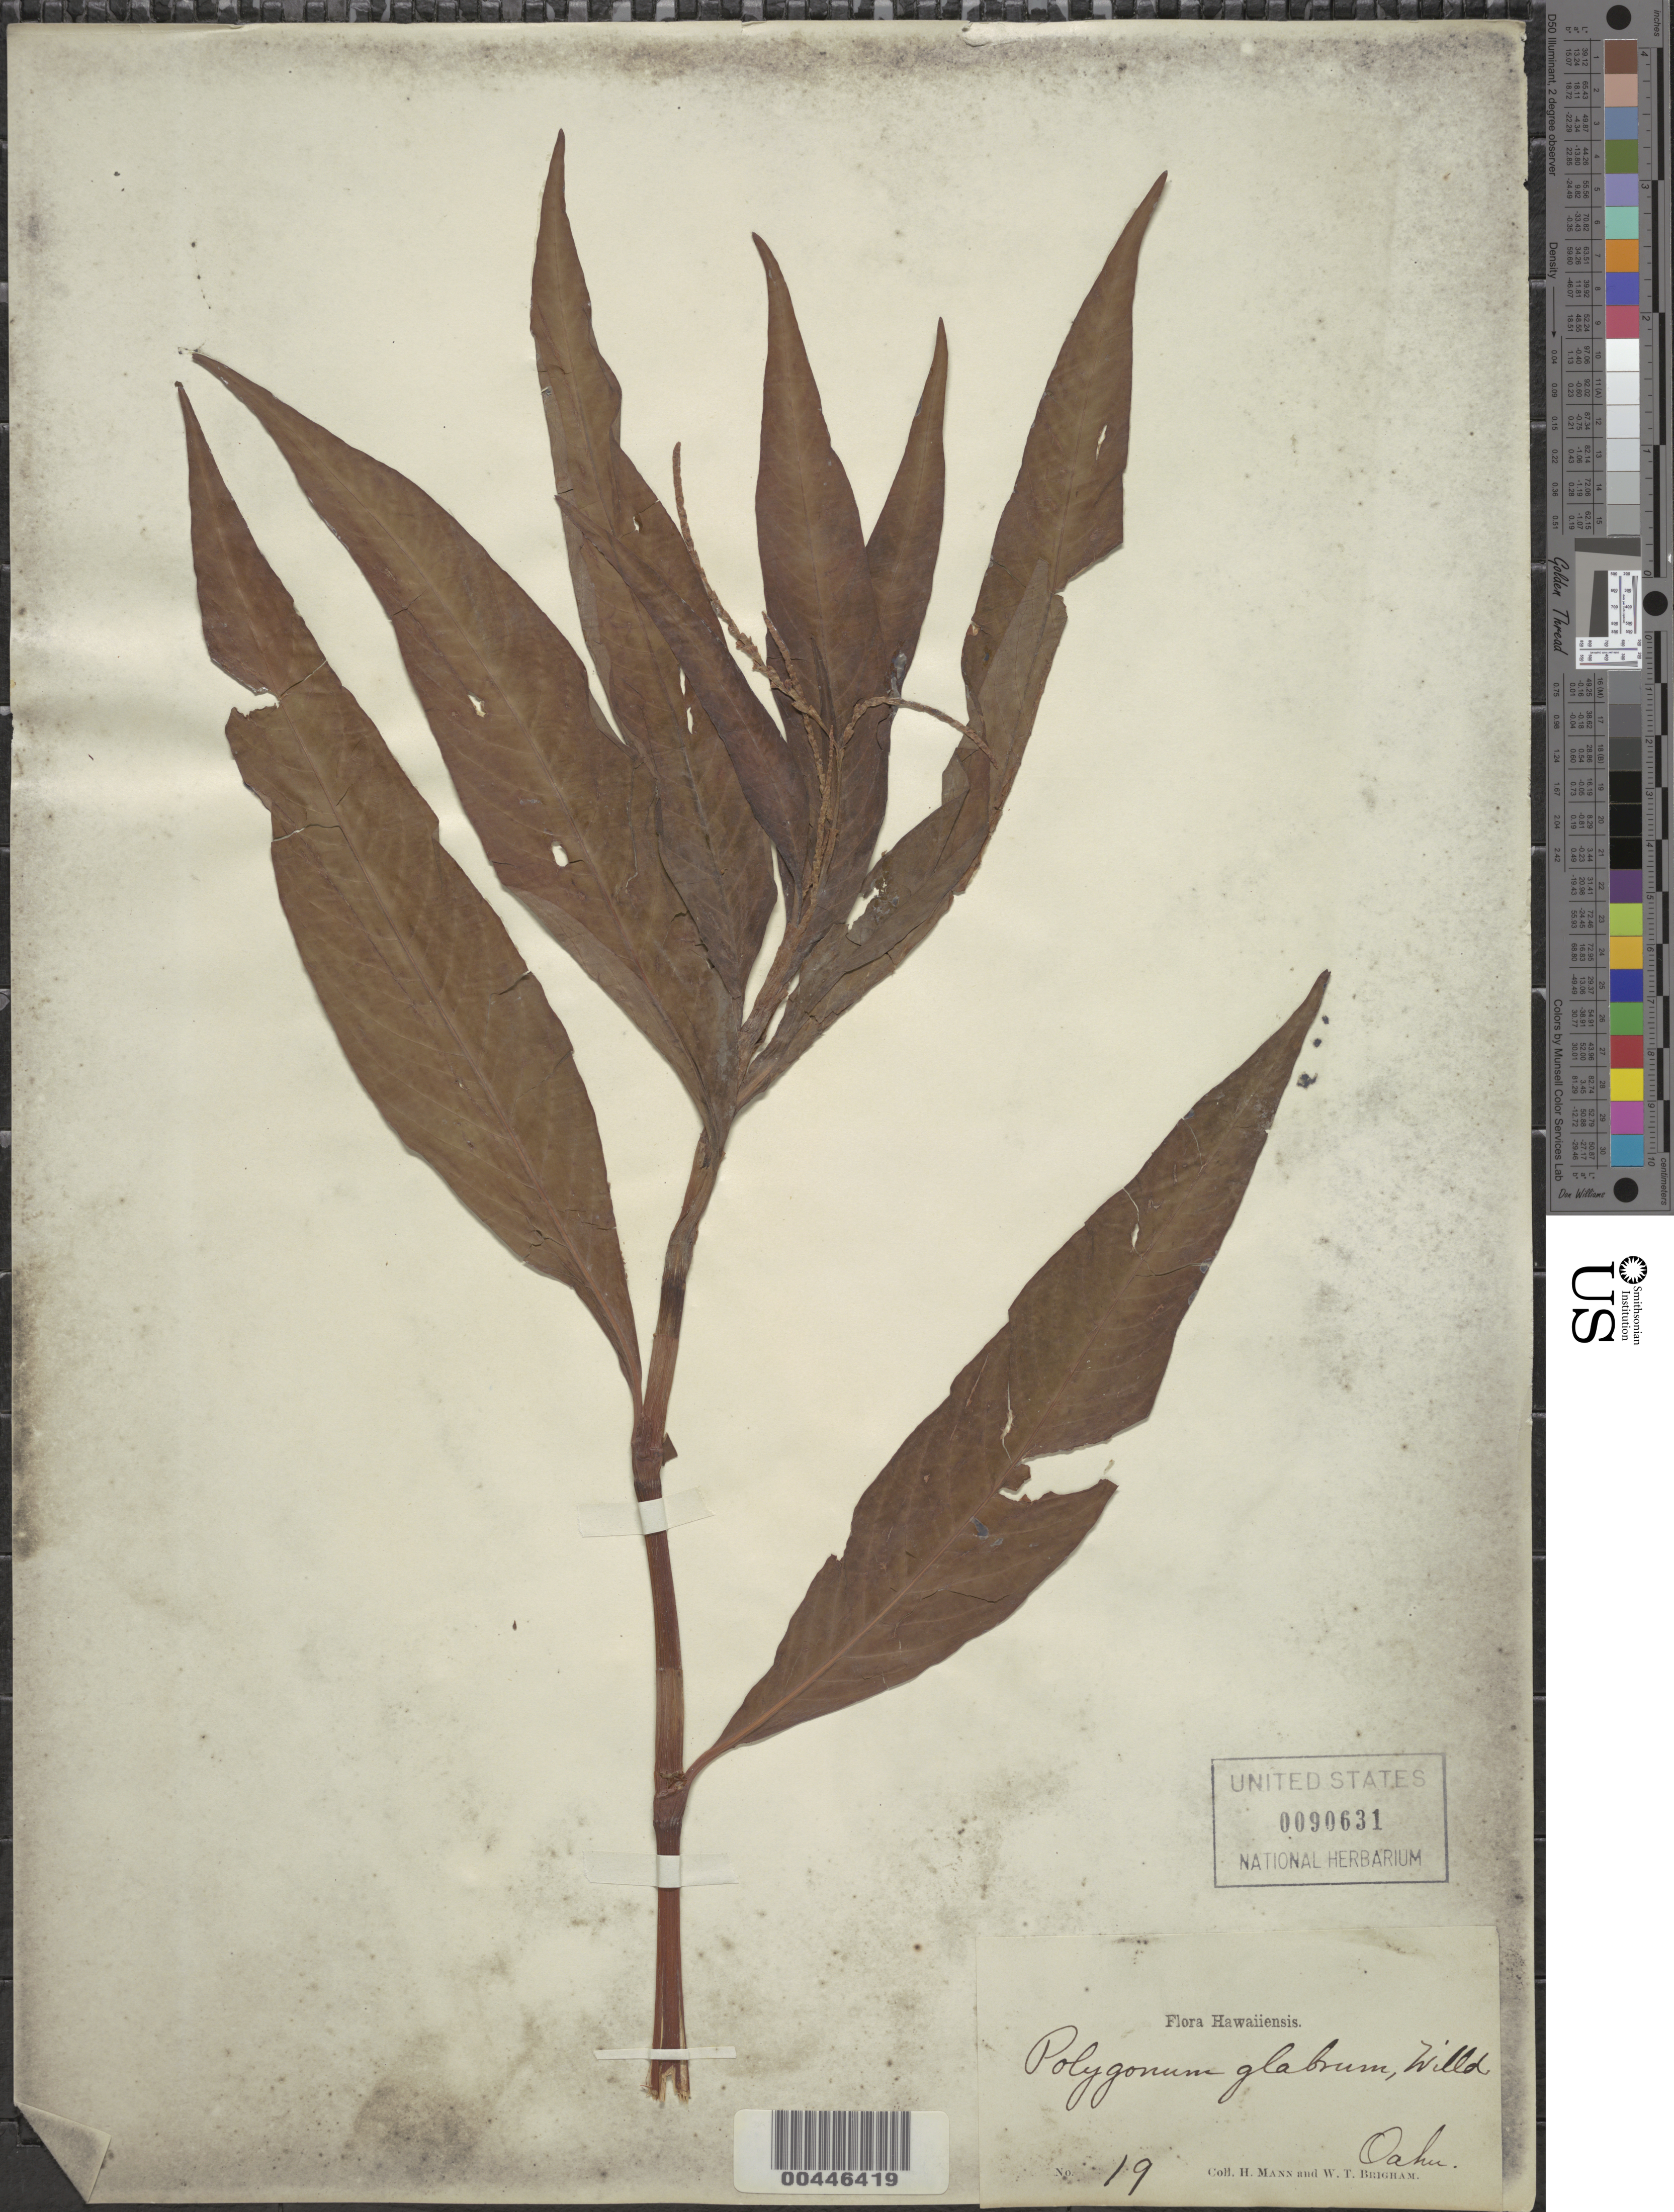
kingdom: Plantae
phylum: Tracheophyta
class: Magnoliopsida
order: Caryophyllales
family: Polygonaceae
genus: Persicaria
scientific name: Persicaria glabra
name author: (Willd.) M. Gómez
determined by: Wagner, W. L., (BOT), Smithsonian Institution - National Museum of Natural History (UNITED STATES)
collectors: H. Mann & W. T. Brigham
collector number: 19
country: United States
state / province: Hawaii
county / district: Honolulu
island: Oahu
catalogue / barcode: US 90631